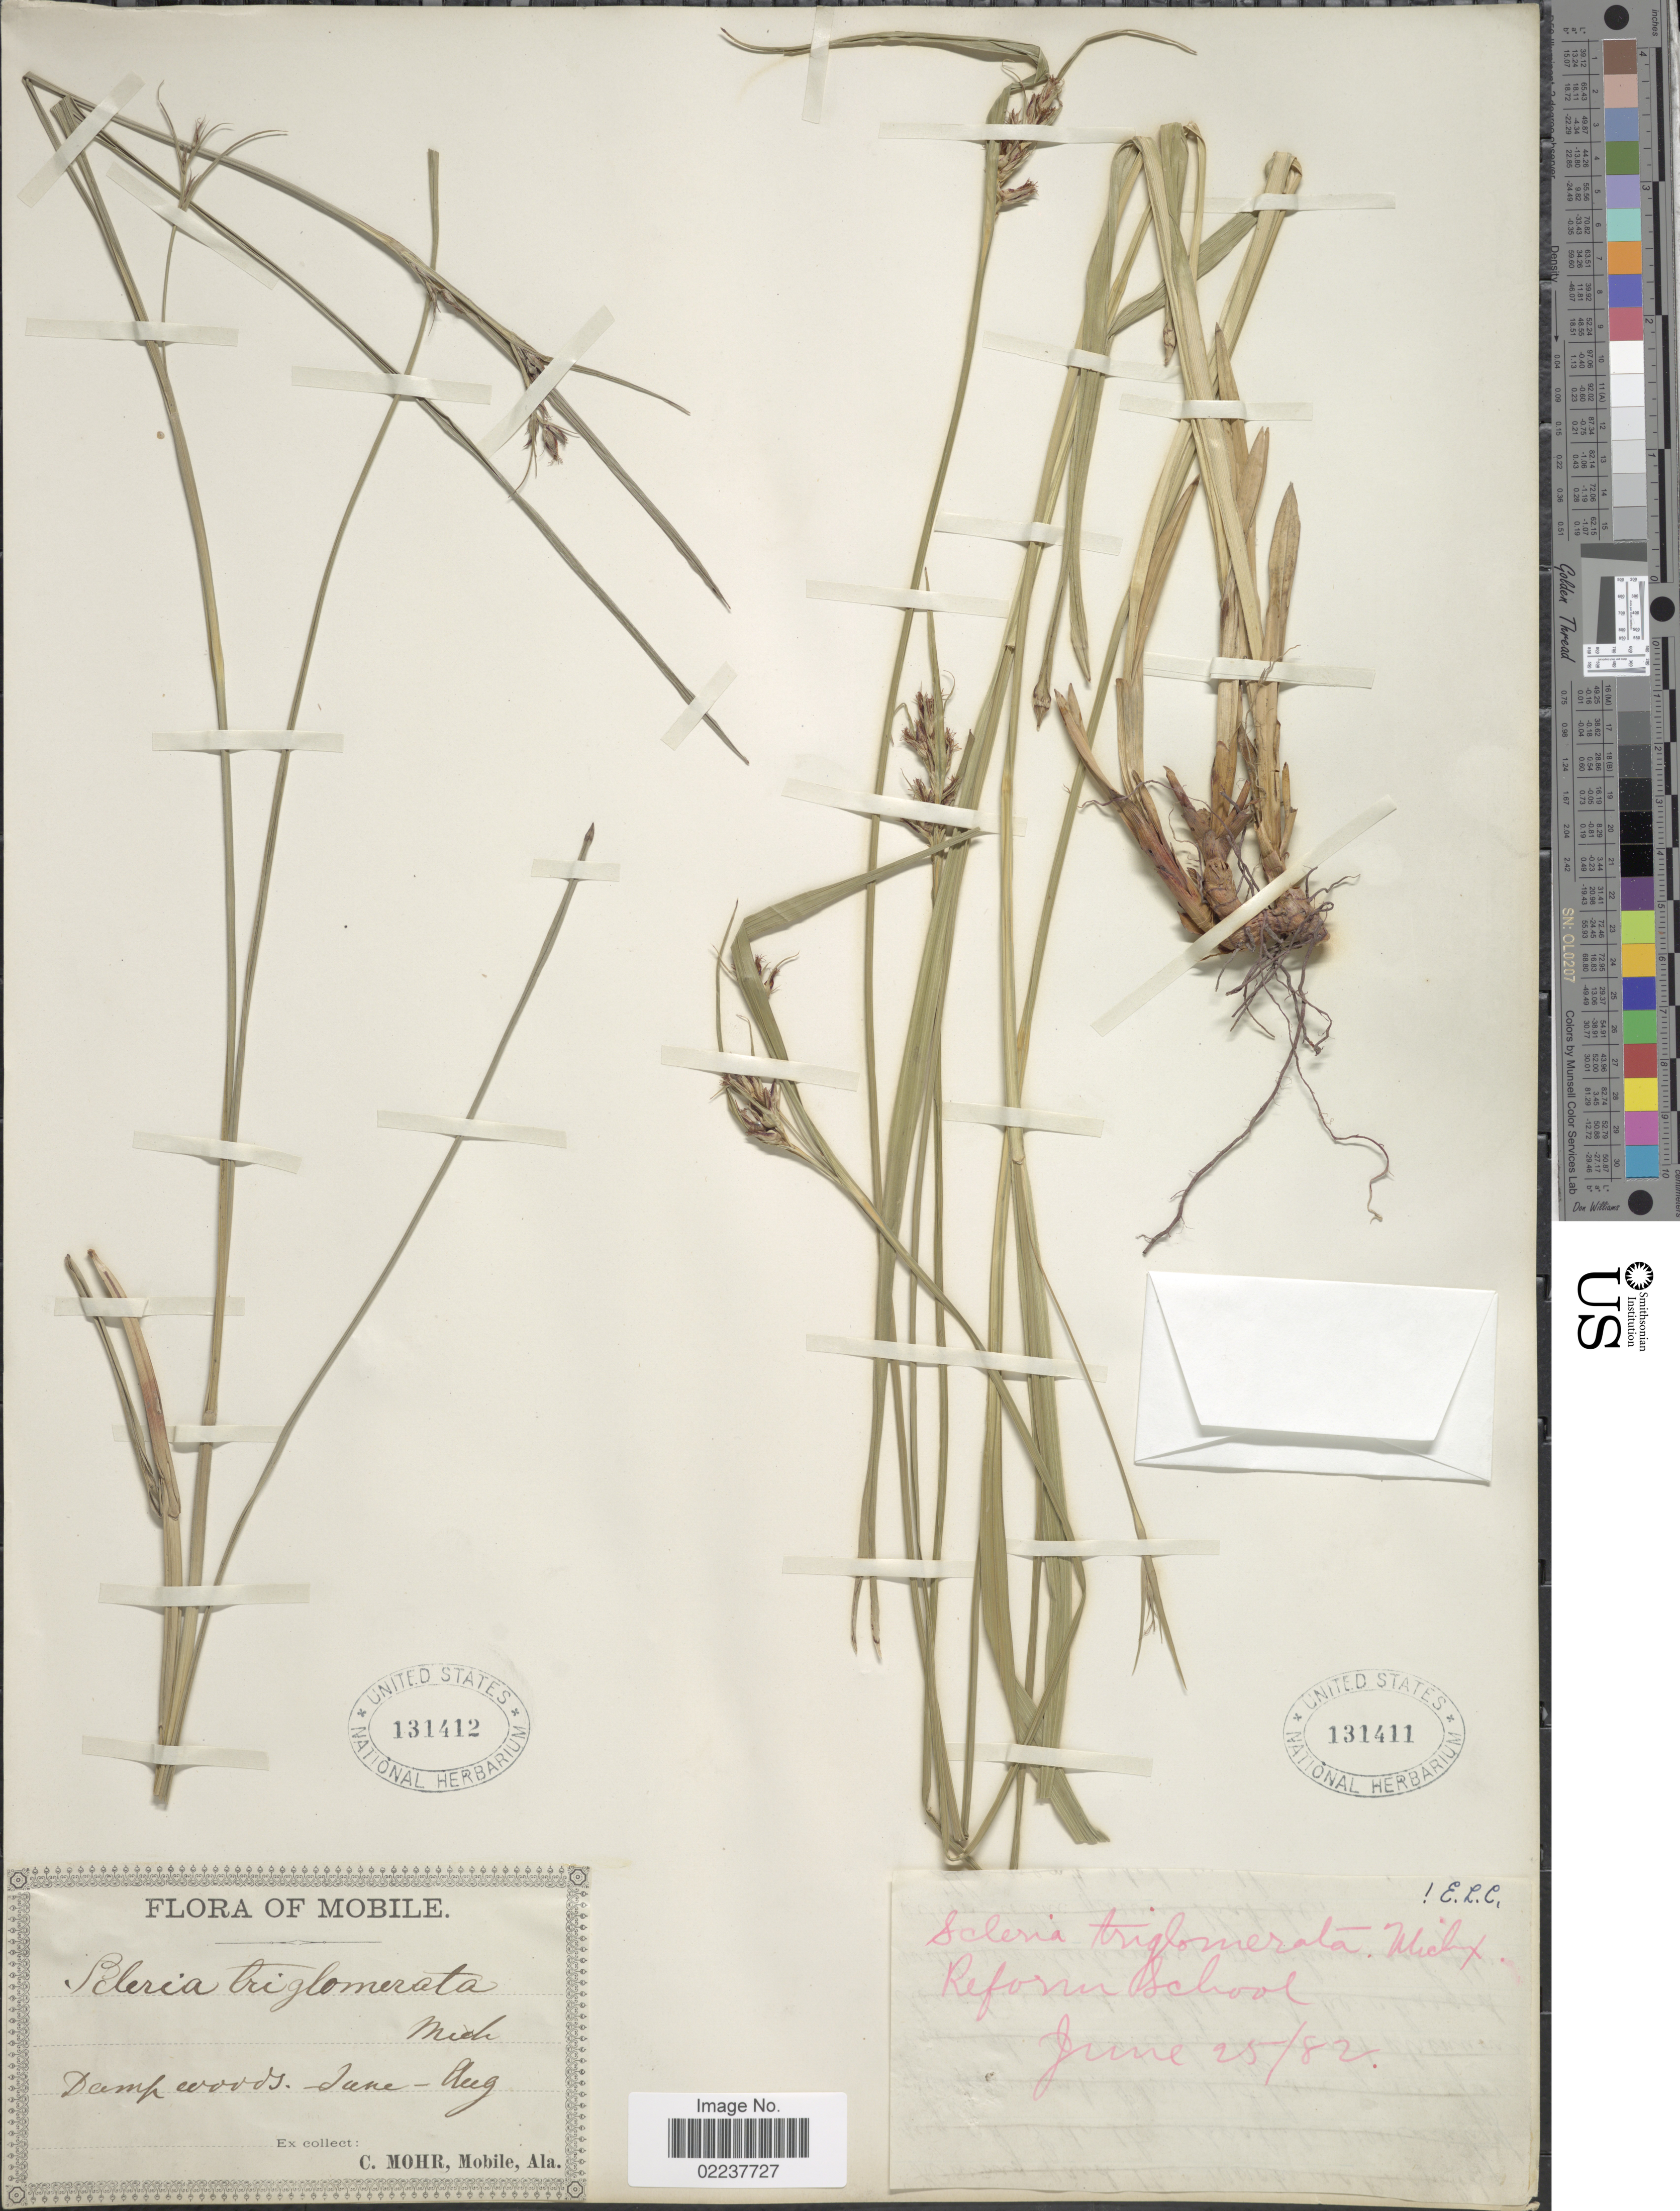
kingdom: Plantae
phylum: Tracheophyta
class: Liliopsida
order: Poales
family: Cyperaceae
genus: Scleria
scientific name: Scleria triglomerata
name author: Michx.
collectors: ex herb. C. Mohr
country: United States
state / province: Alabama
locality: Mobile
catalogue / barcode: US 131412